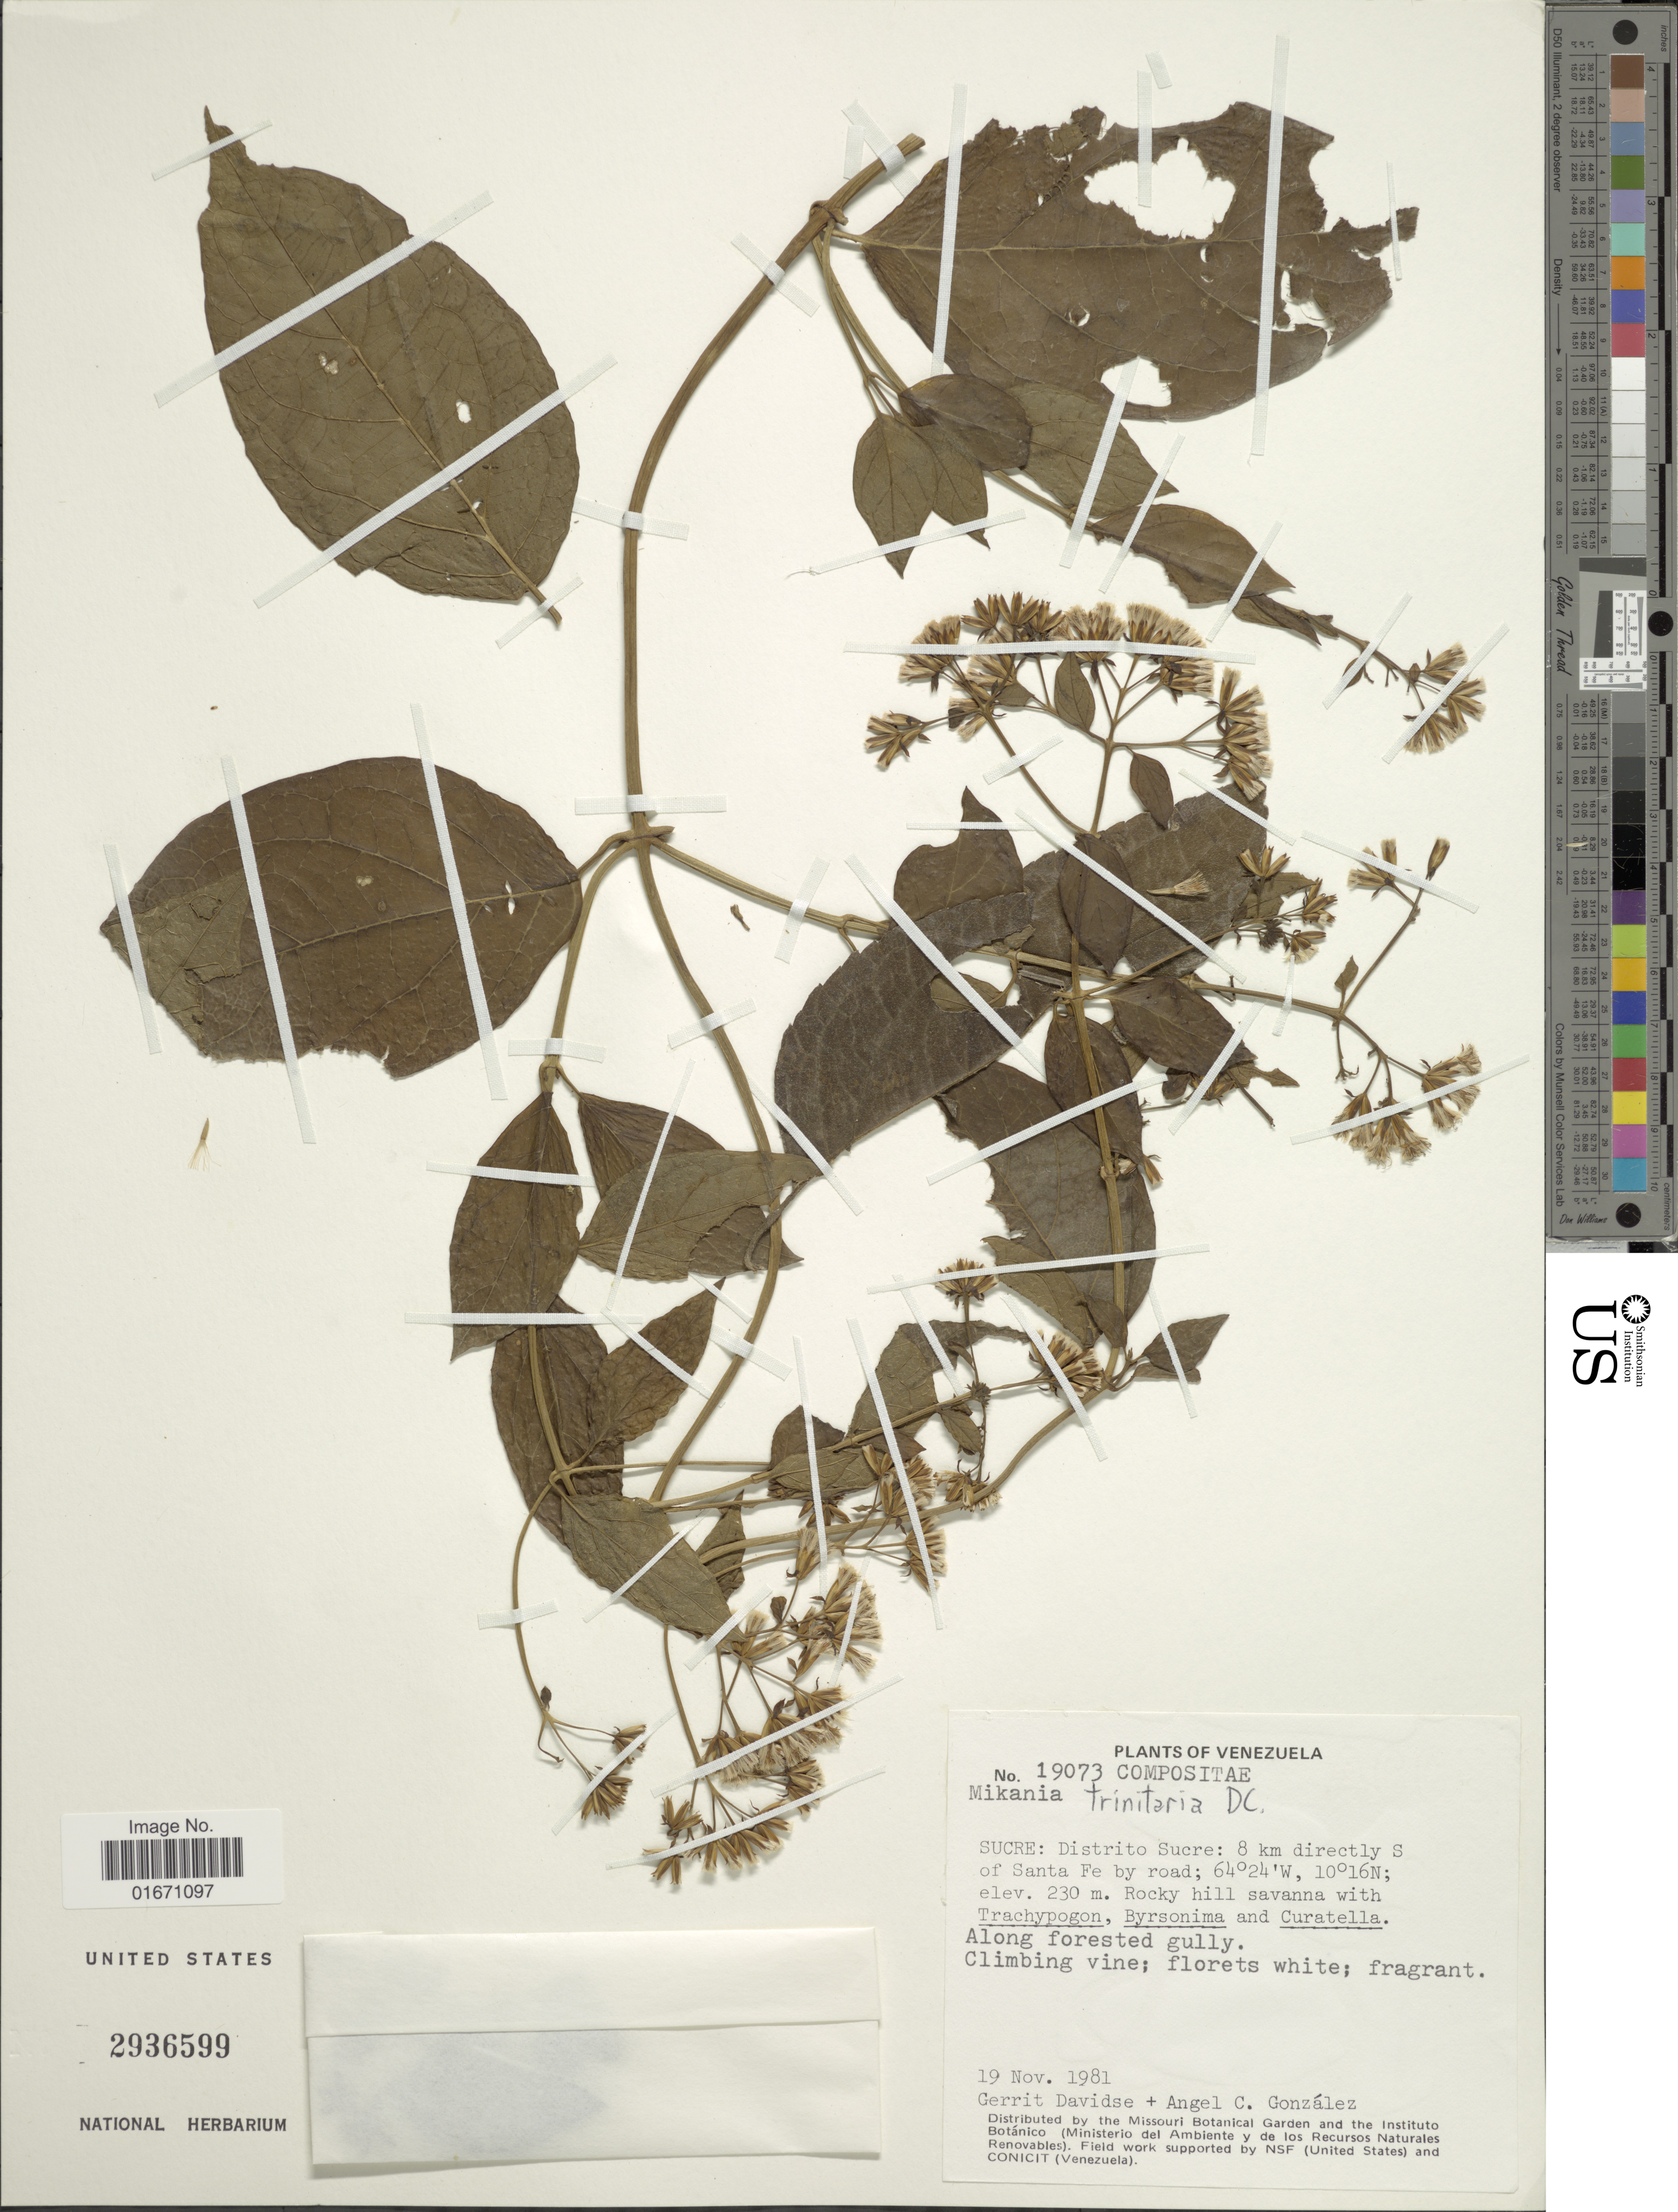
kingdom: Plantae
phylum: Tracheophyta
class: Magnoliopsida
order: Asterales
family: Asteraceae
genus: Mikania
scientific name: Mikania trinitaria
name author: DC.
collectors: G. Davidse & A. C. González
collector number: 19073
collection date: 1981-11-19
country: Venezuela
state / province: Sucre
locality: Distrito Sucre, 8 km directly S of Santa Fe by road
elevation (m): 230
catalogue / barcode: US 2936599